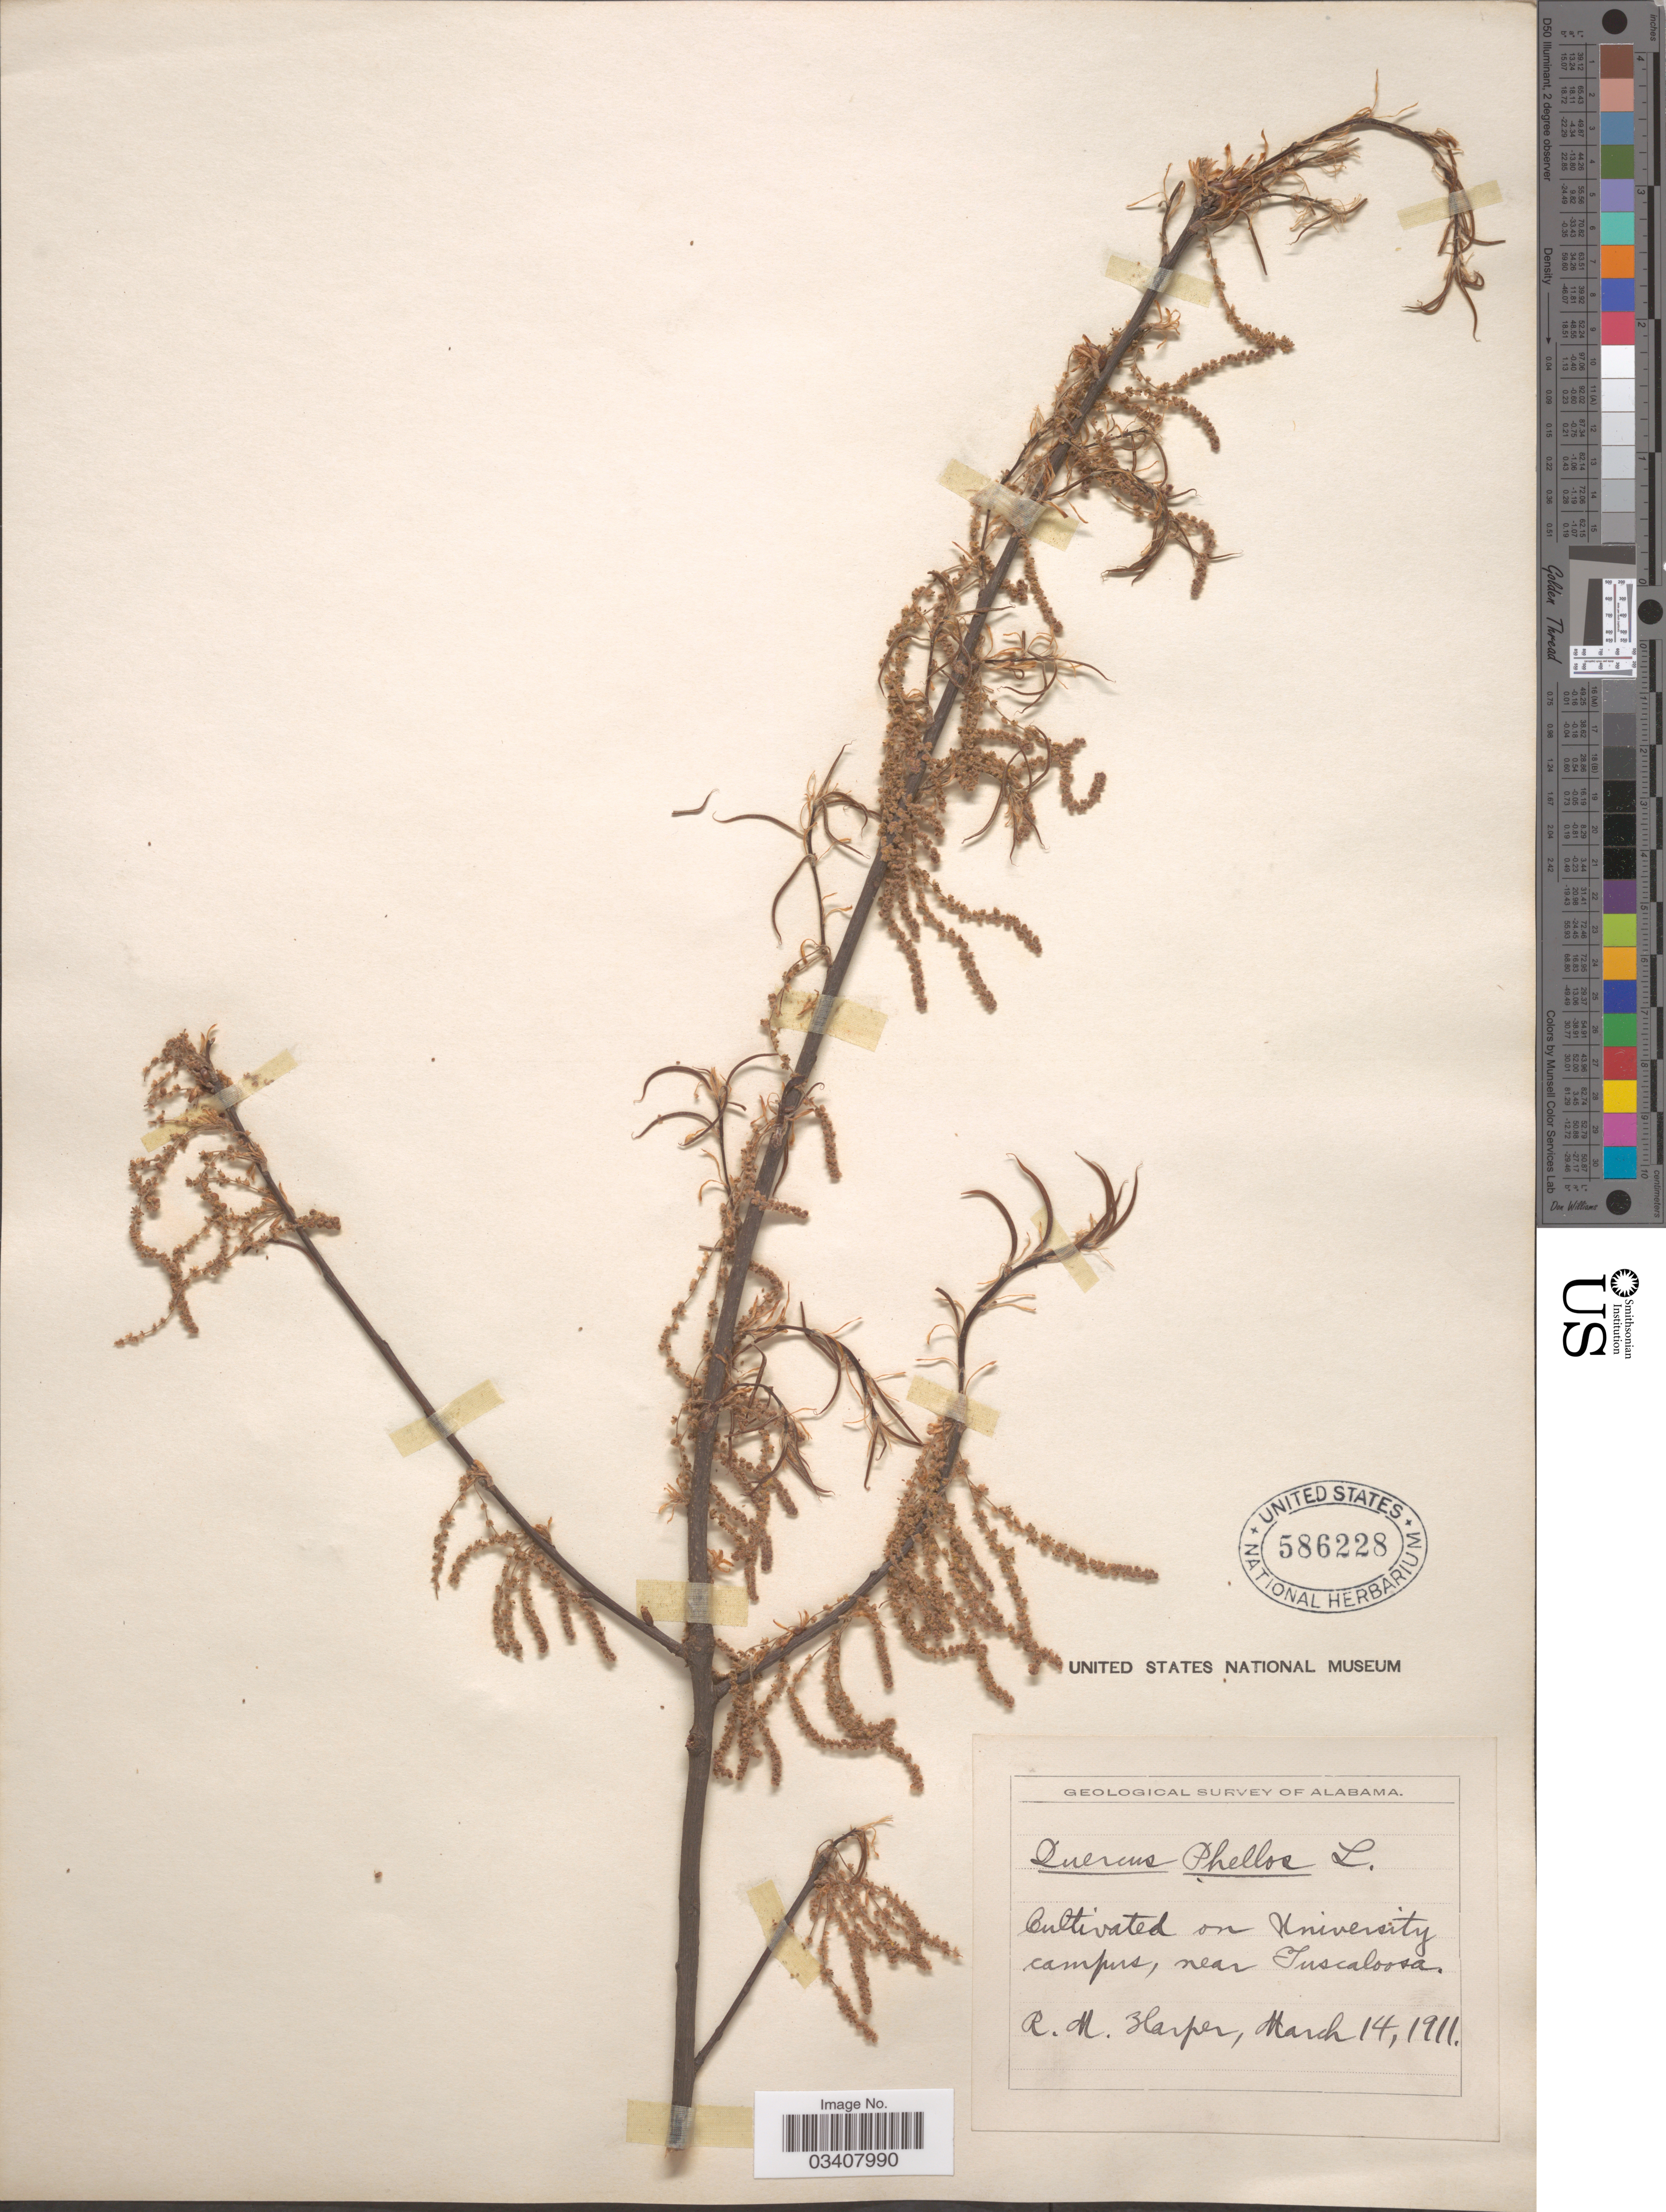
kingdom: Plantae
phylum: Tracheophyta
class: Magnoliopsida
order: Fagales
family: Fagaceae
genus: Quercus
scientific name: Quercus phellos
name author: L.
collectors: R. H. Harper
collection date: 1911-03-14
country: United States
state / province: Alabama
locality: Cultivated on University campus, near Tuscaloosa.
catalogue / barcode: US 586228